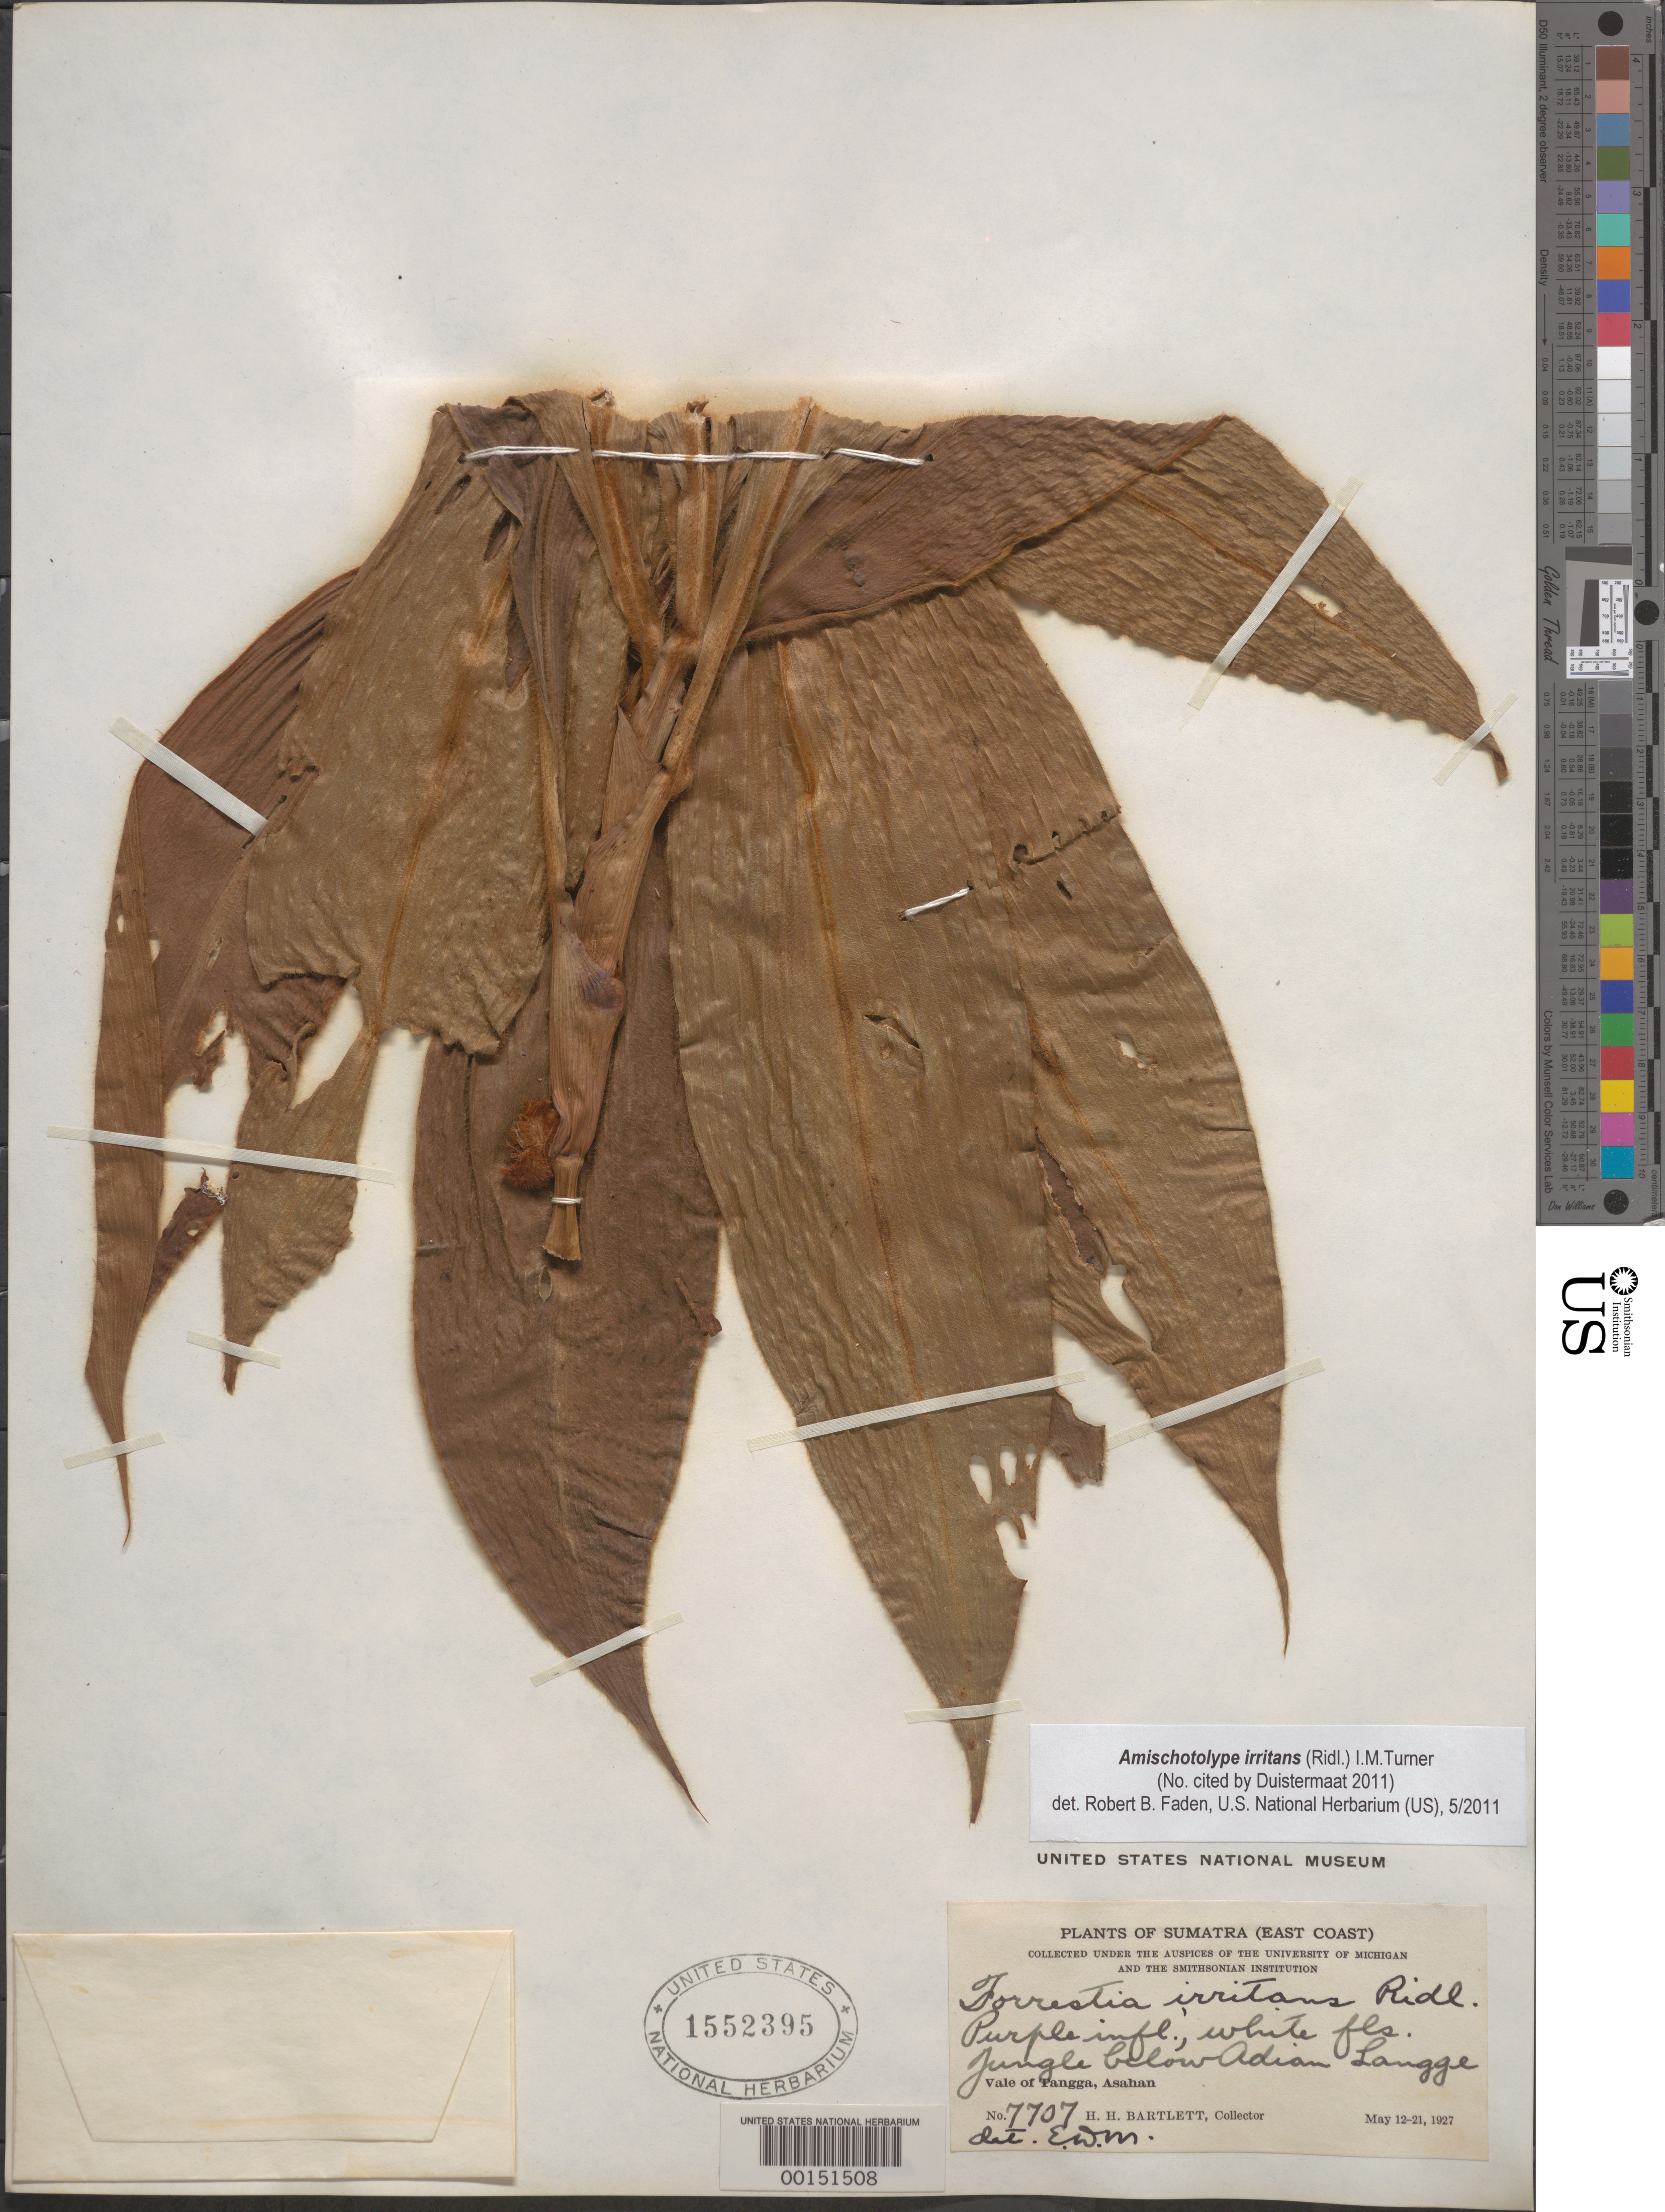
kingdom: Plantae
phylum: Tracheophyta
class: Liliopsida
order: Commelinales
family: Commelinaceae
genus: Amischotolype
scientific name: Amischotolype irritans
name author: (Ridl.) I.M. Turner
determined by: Faden, Robert B., (US), Smithsonian Institution - National Museum of Natural History (UNITED STATES)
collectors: H. H. Bartlett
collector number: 7707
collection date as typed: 12 May 1927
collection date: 1927-05-12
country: Indonesia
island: Sumatra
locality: Vale of tangga, asahan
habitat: Jungle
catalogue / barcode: US 1552395